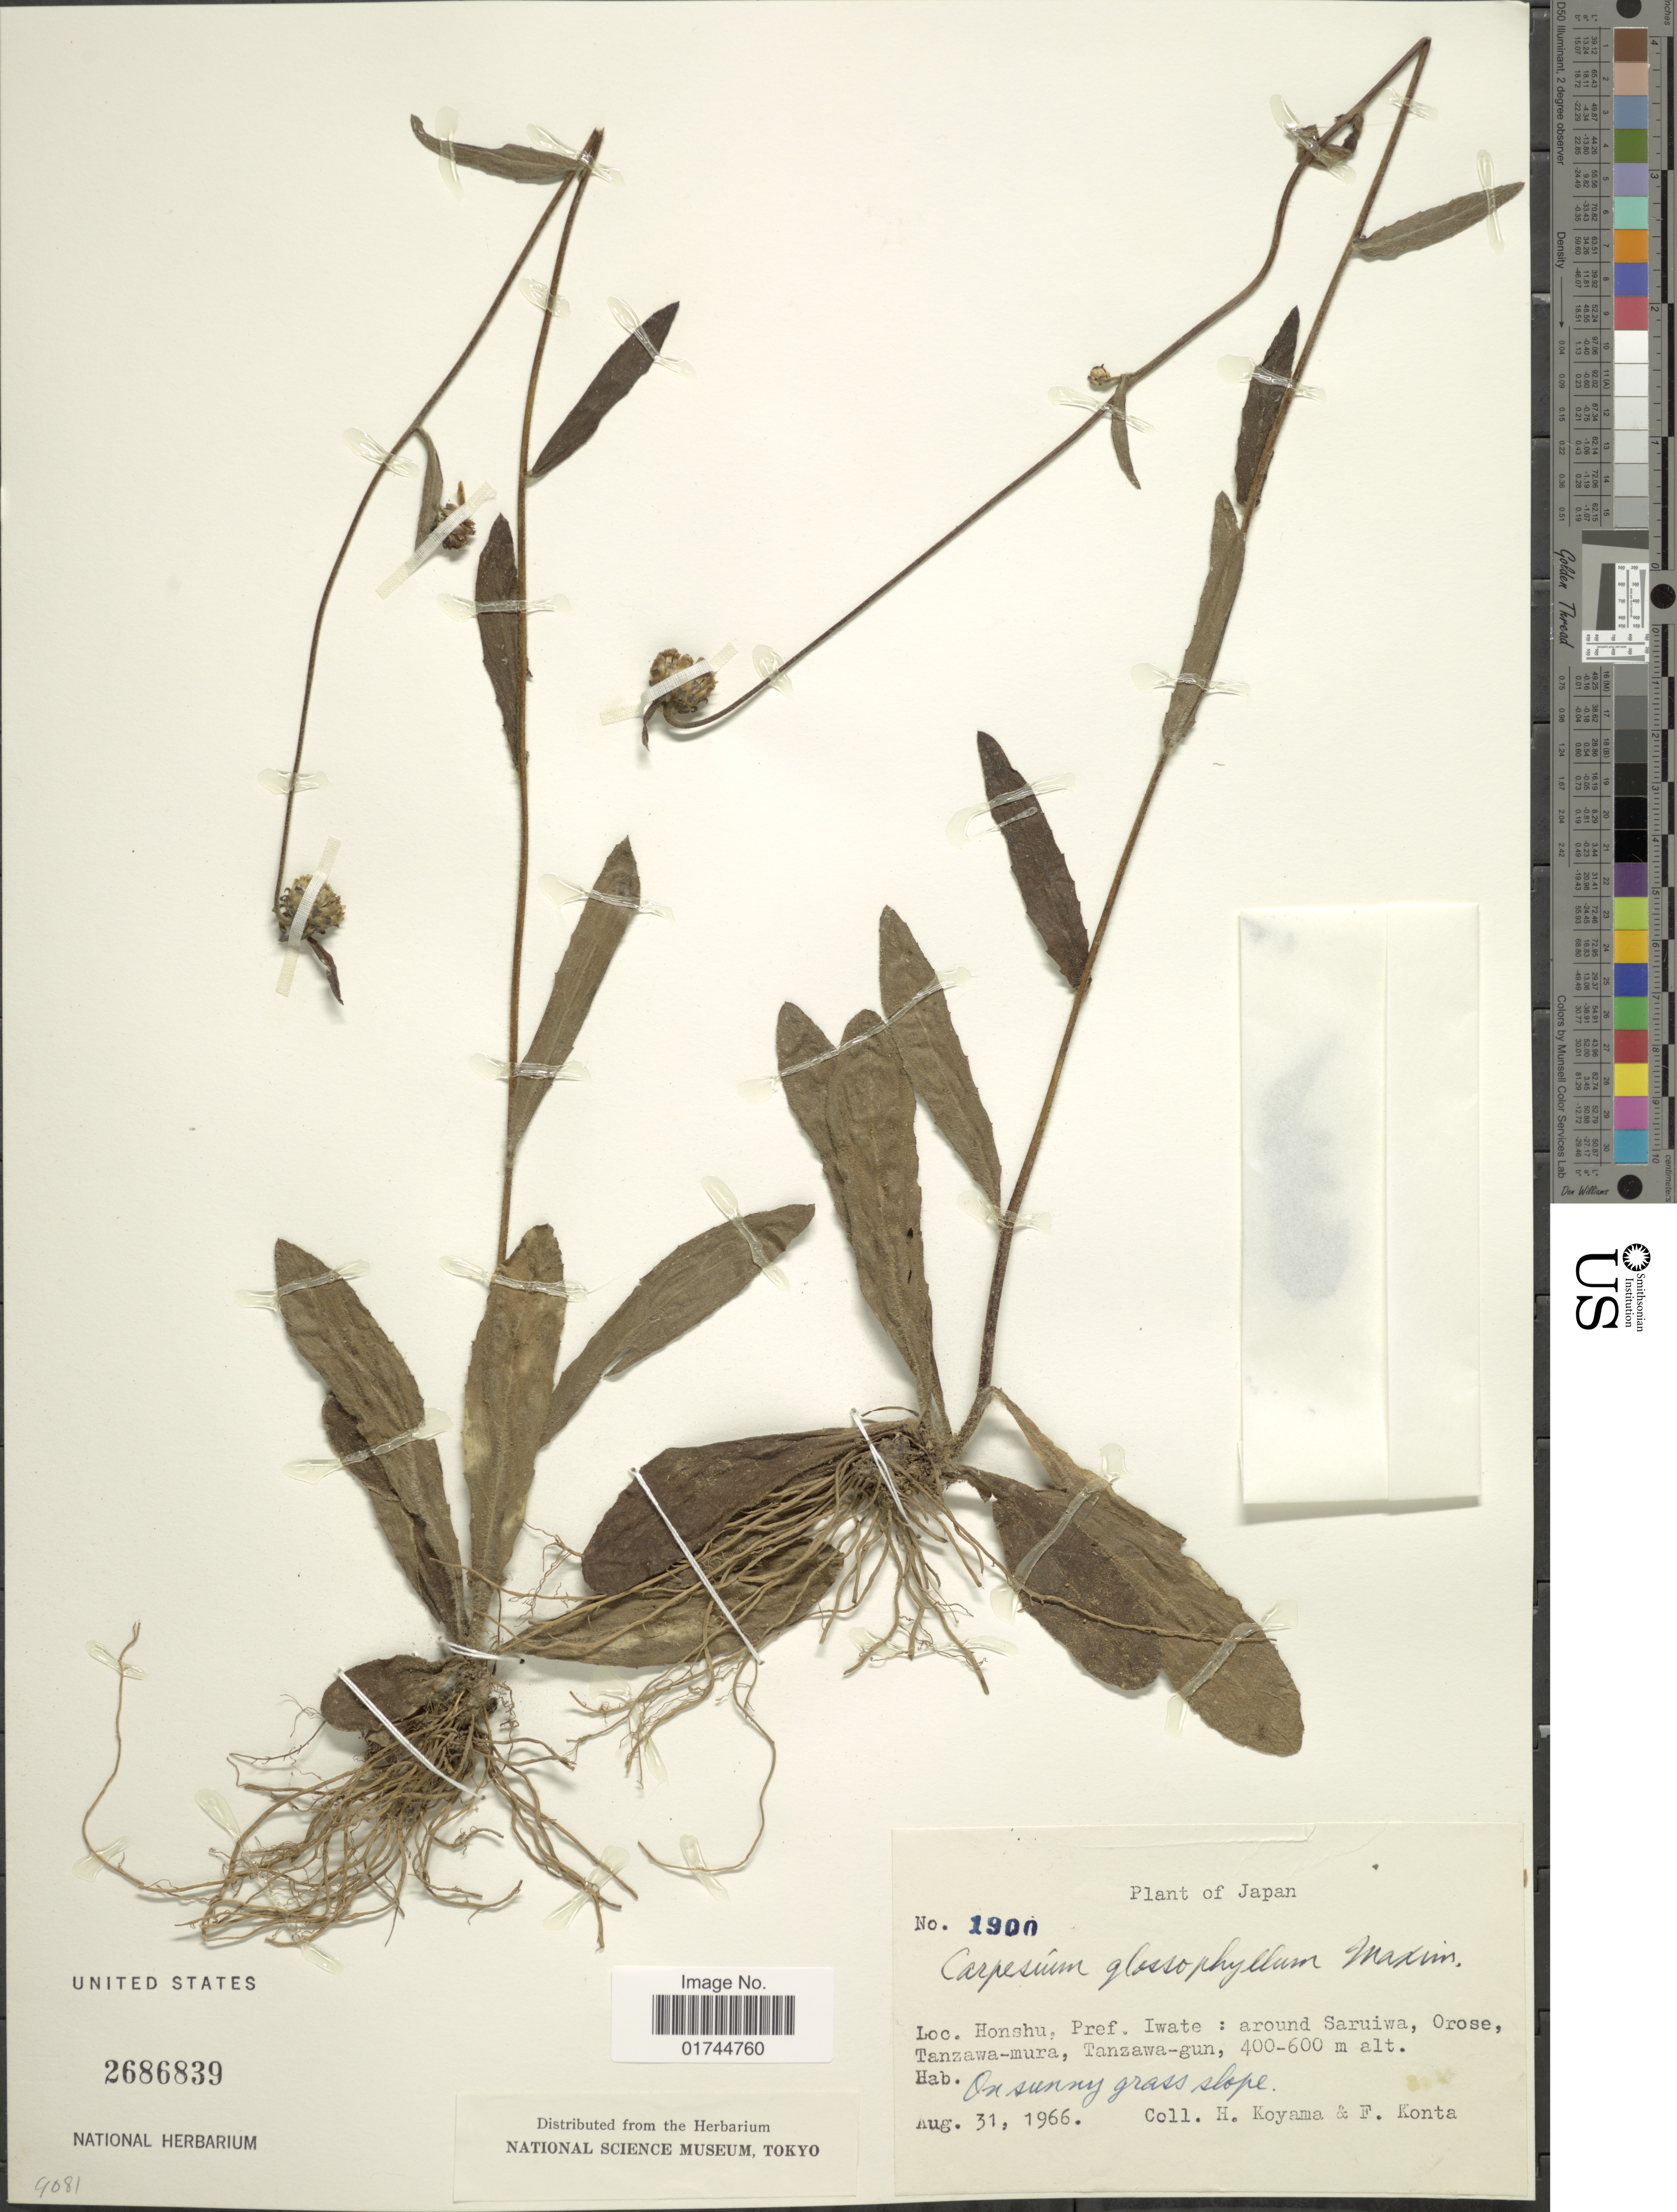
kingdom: Plantae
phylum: Tracheophyta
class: Magnoliopsida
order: Asterales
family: Asteraceae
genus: Carpesium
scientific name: Carpesium glossophyllum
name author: Maxim.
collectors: H. Koyama & F. Konta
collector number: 1900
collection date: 1966-08-31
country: Japan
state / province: Iwate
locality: Honshu, Pref. Iwate: around Saruiwa, Orose, Tanzawa-mura, Tanzawa-gun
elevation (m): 400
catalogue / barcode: US 2686839